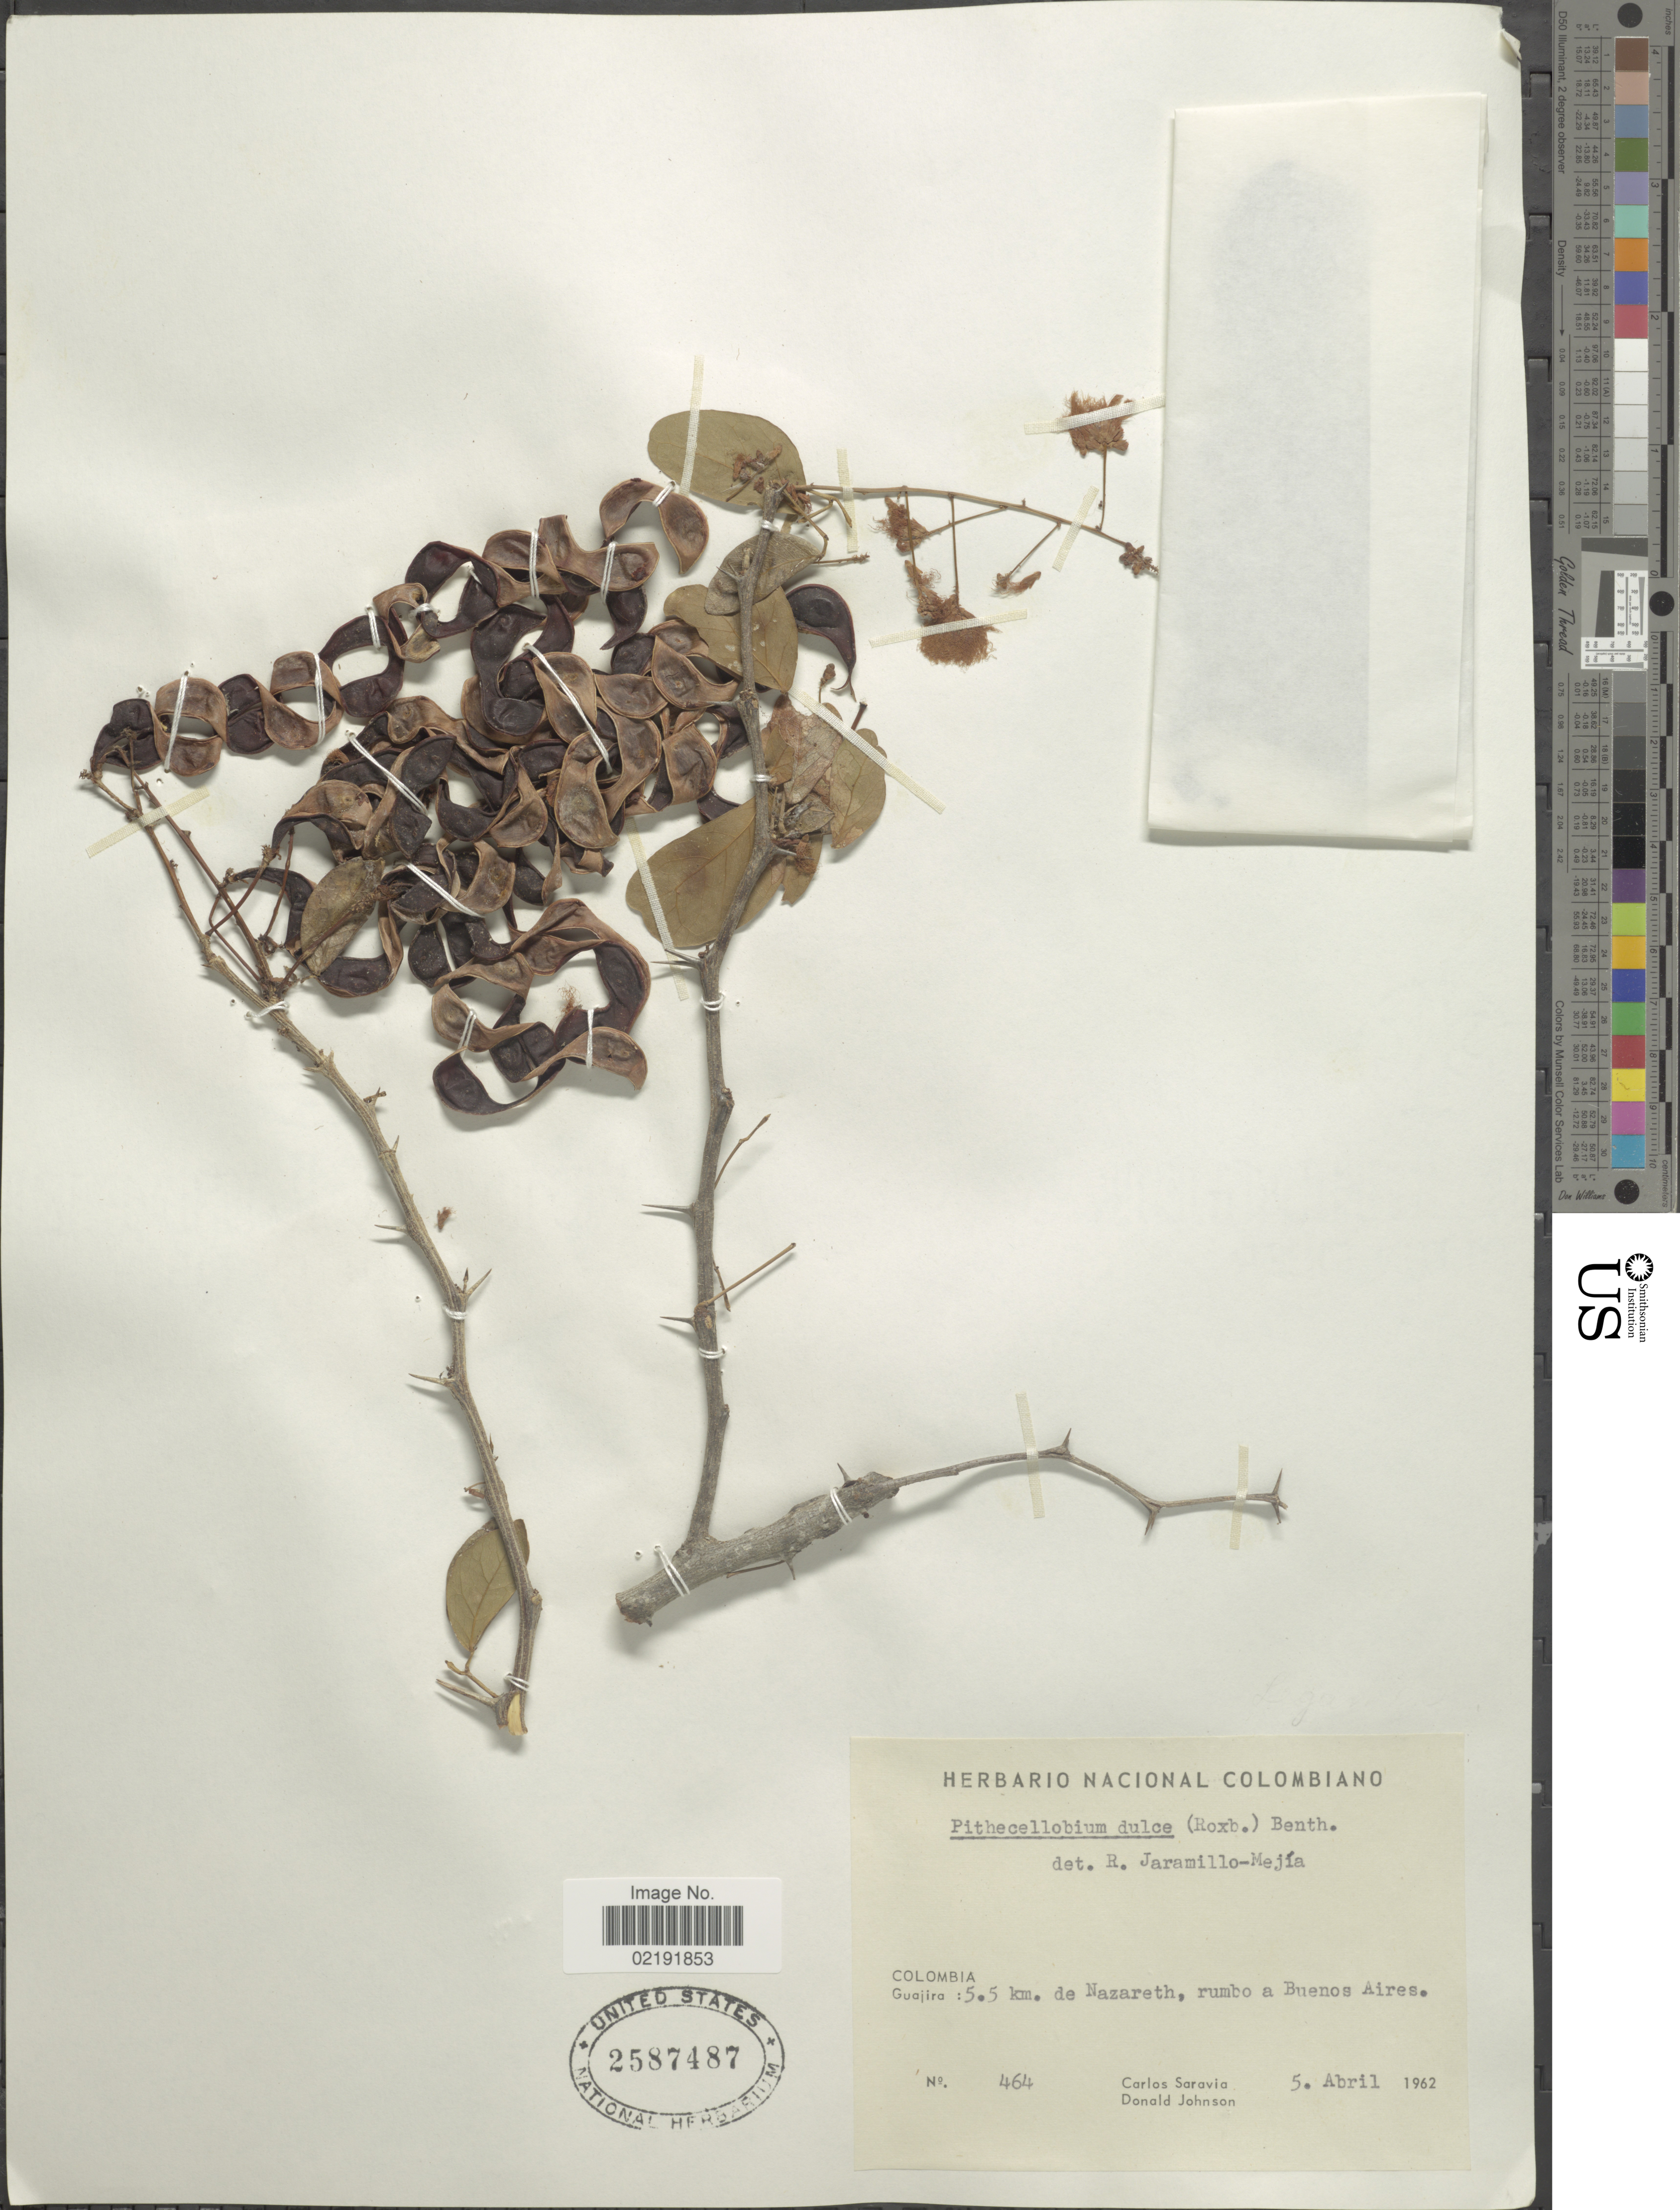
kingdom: Plantae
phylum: Tracheophyta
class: Magnoliopsida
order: Fabales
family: Fabaceae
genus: Pithecellobium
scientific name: Pithecellobium dulce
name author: (Roxb.) Benth.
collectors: C. Saravia & D. Johnson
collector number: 464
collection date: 1962-04-05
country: Colombia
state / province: La Guajira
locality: Colombia. Guajira: 5.5 km. de Nazareth, rumbo a Buenos Aires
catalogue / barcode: US 2587487